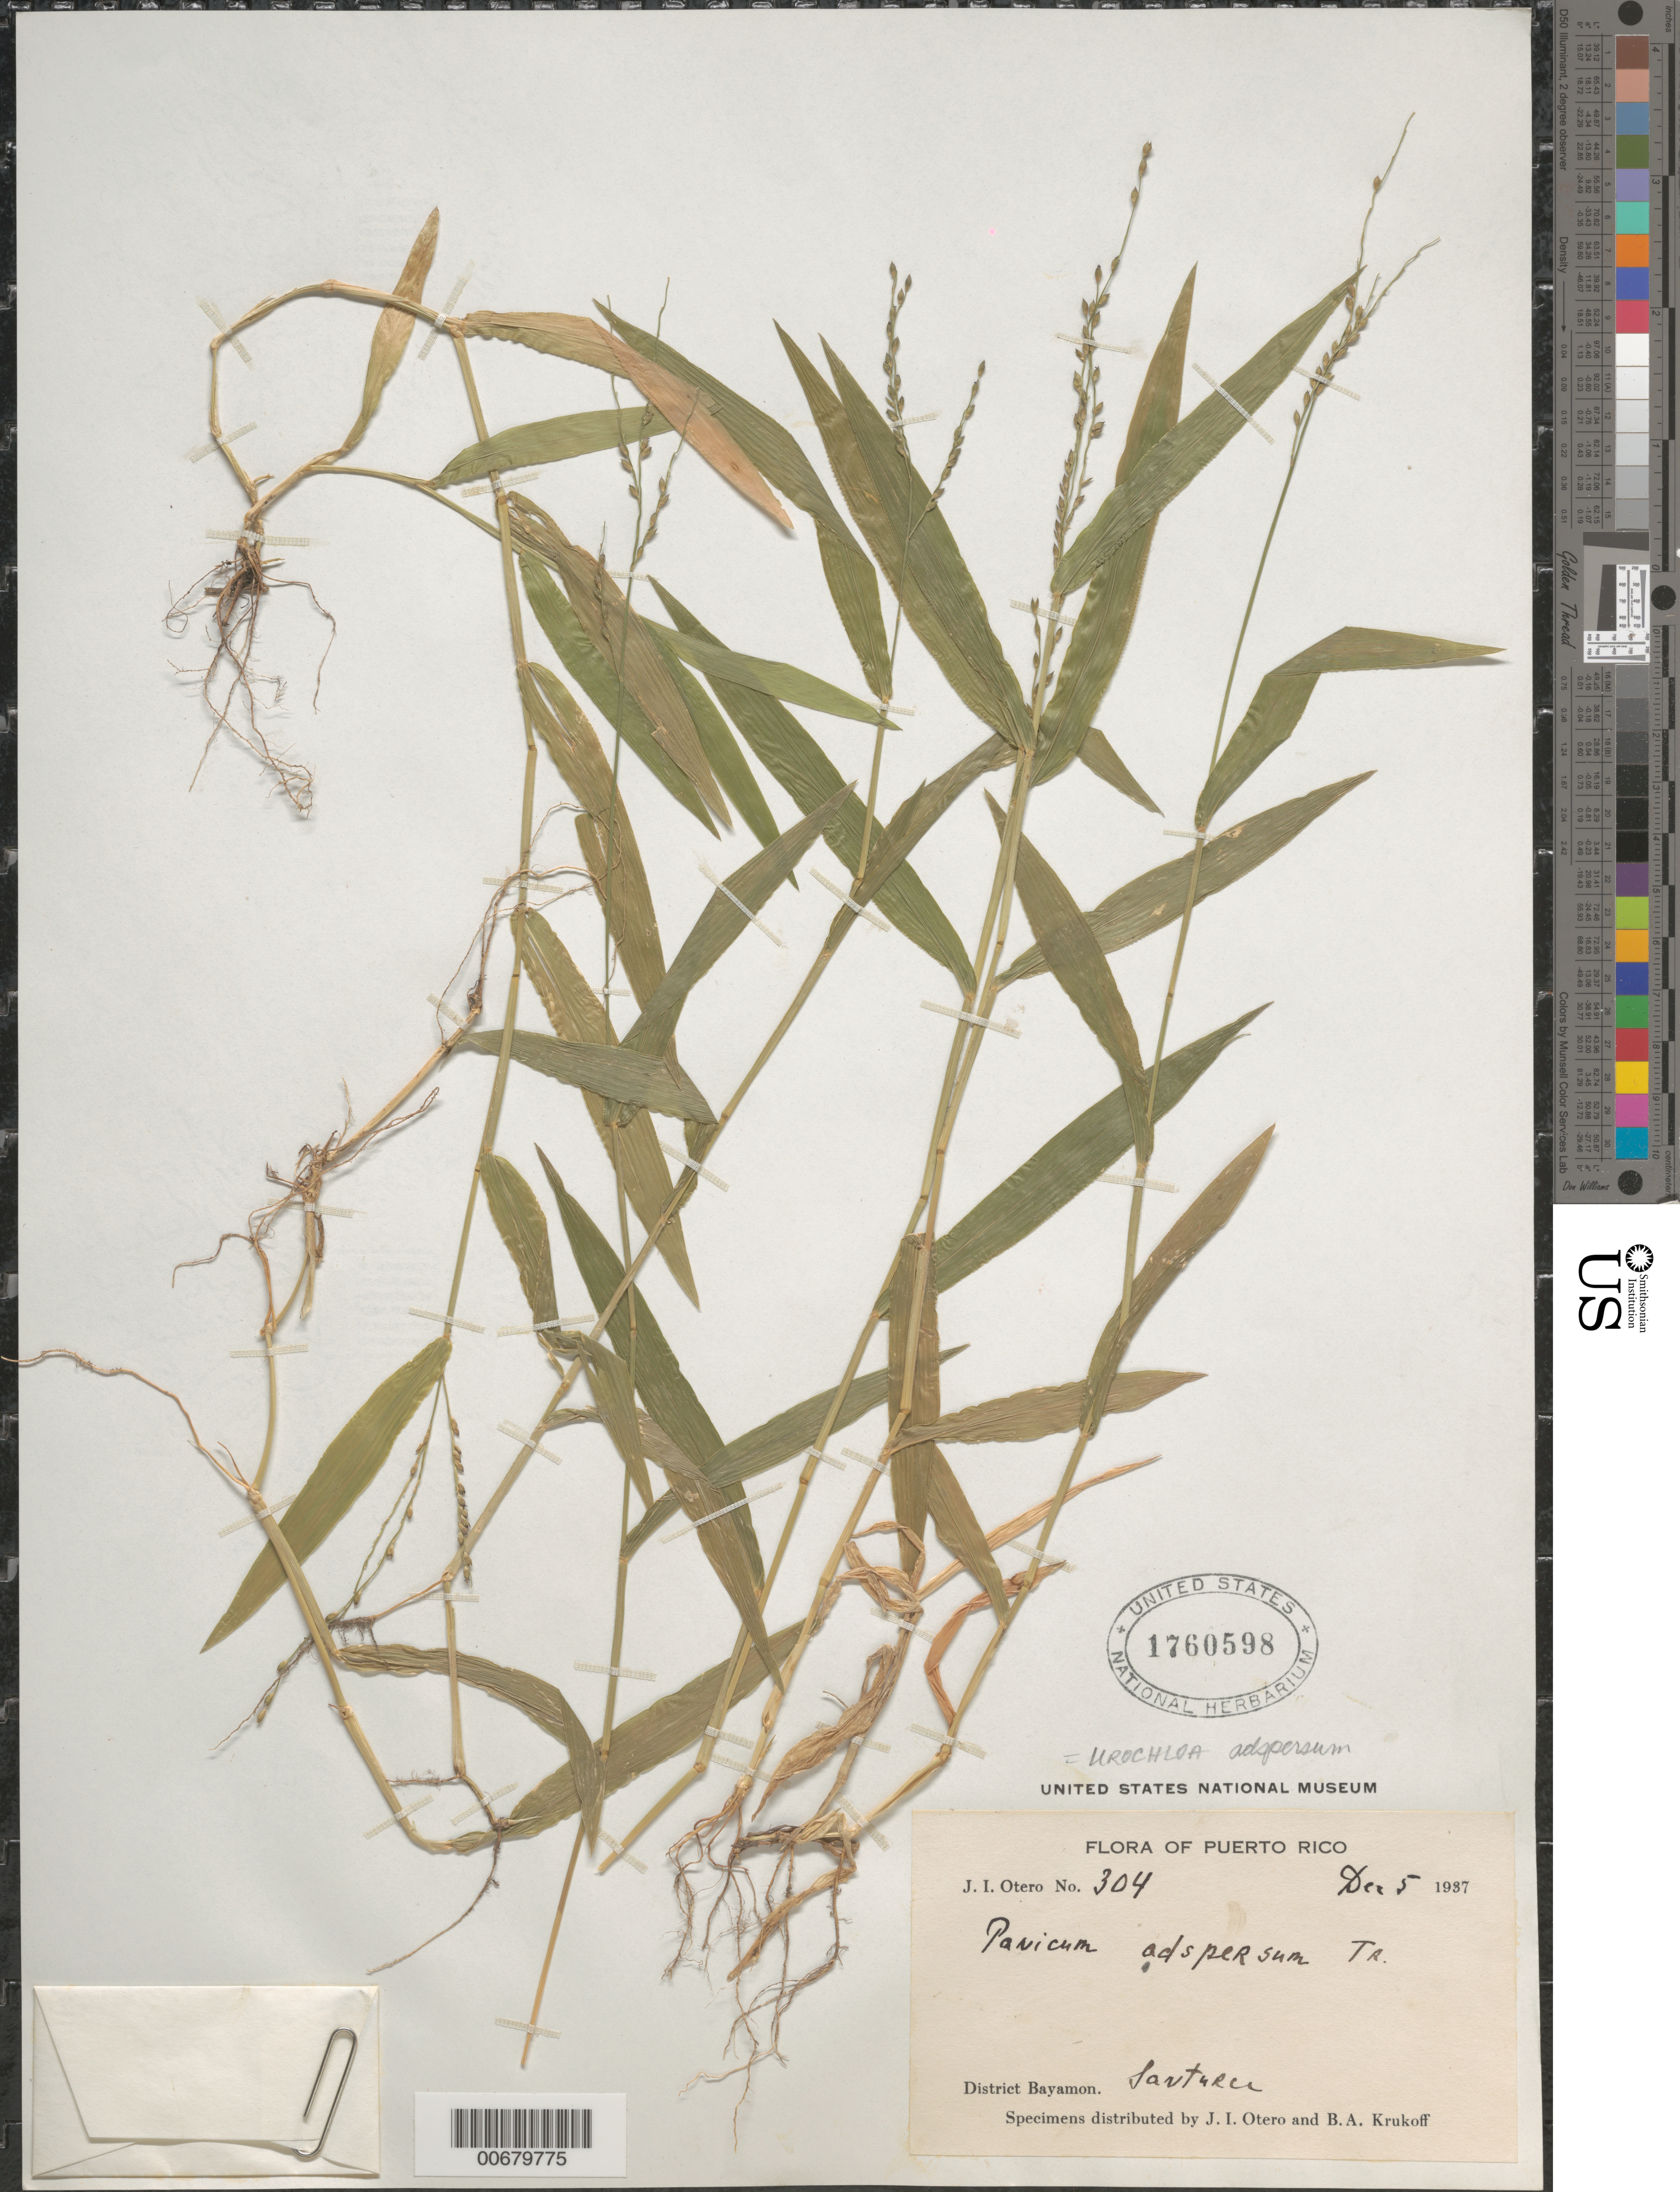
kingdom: Plantae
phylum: Tracheophyta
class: Liliopsida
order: Poales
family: Poaceae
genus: Urochloa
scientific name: Urochloa adspersa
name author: (Trin.) R.D. Webster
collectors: J. Otero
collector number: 304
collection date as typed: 05 Dec 1937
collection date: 1937-12-05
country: Puerto Rico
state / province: Bayamón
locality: Santurce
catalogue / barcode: US 1760598